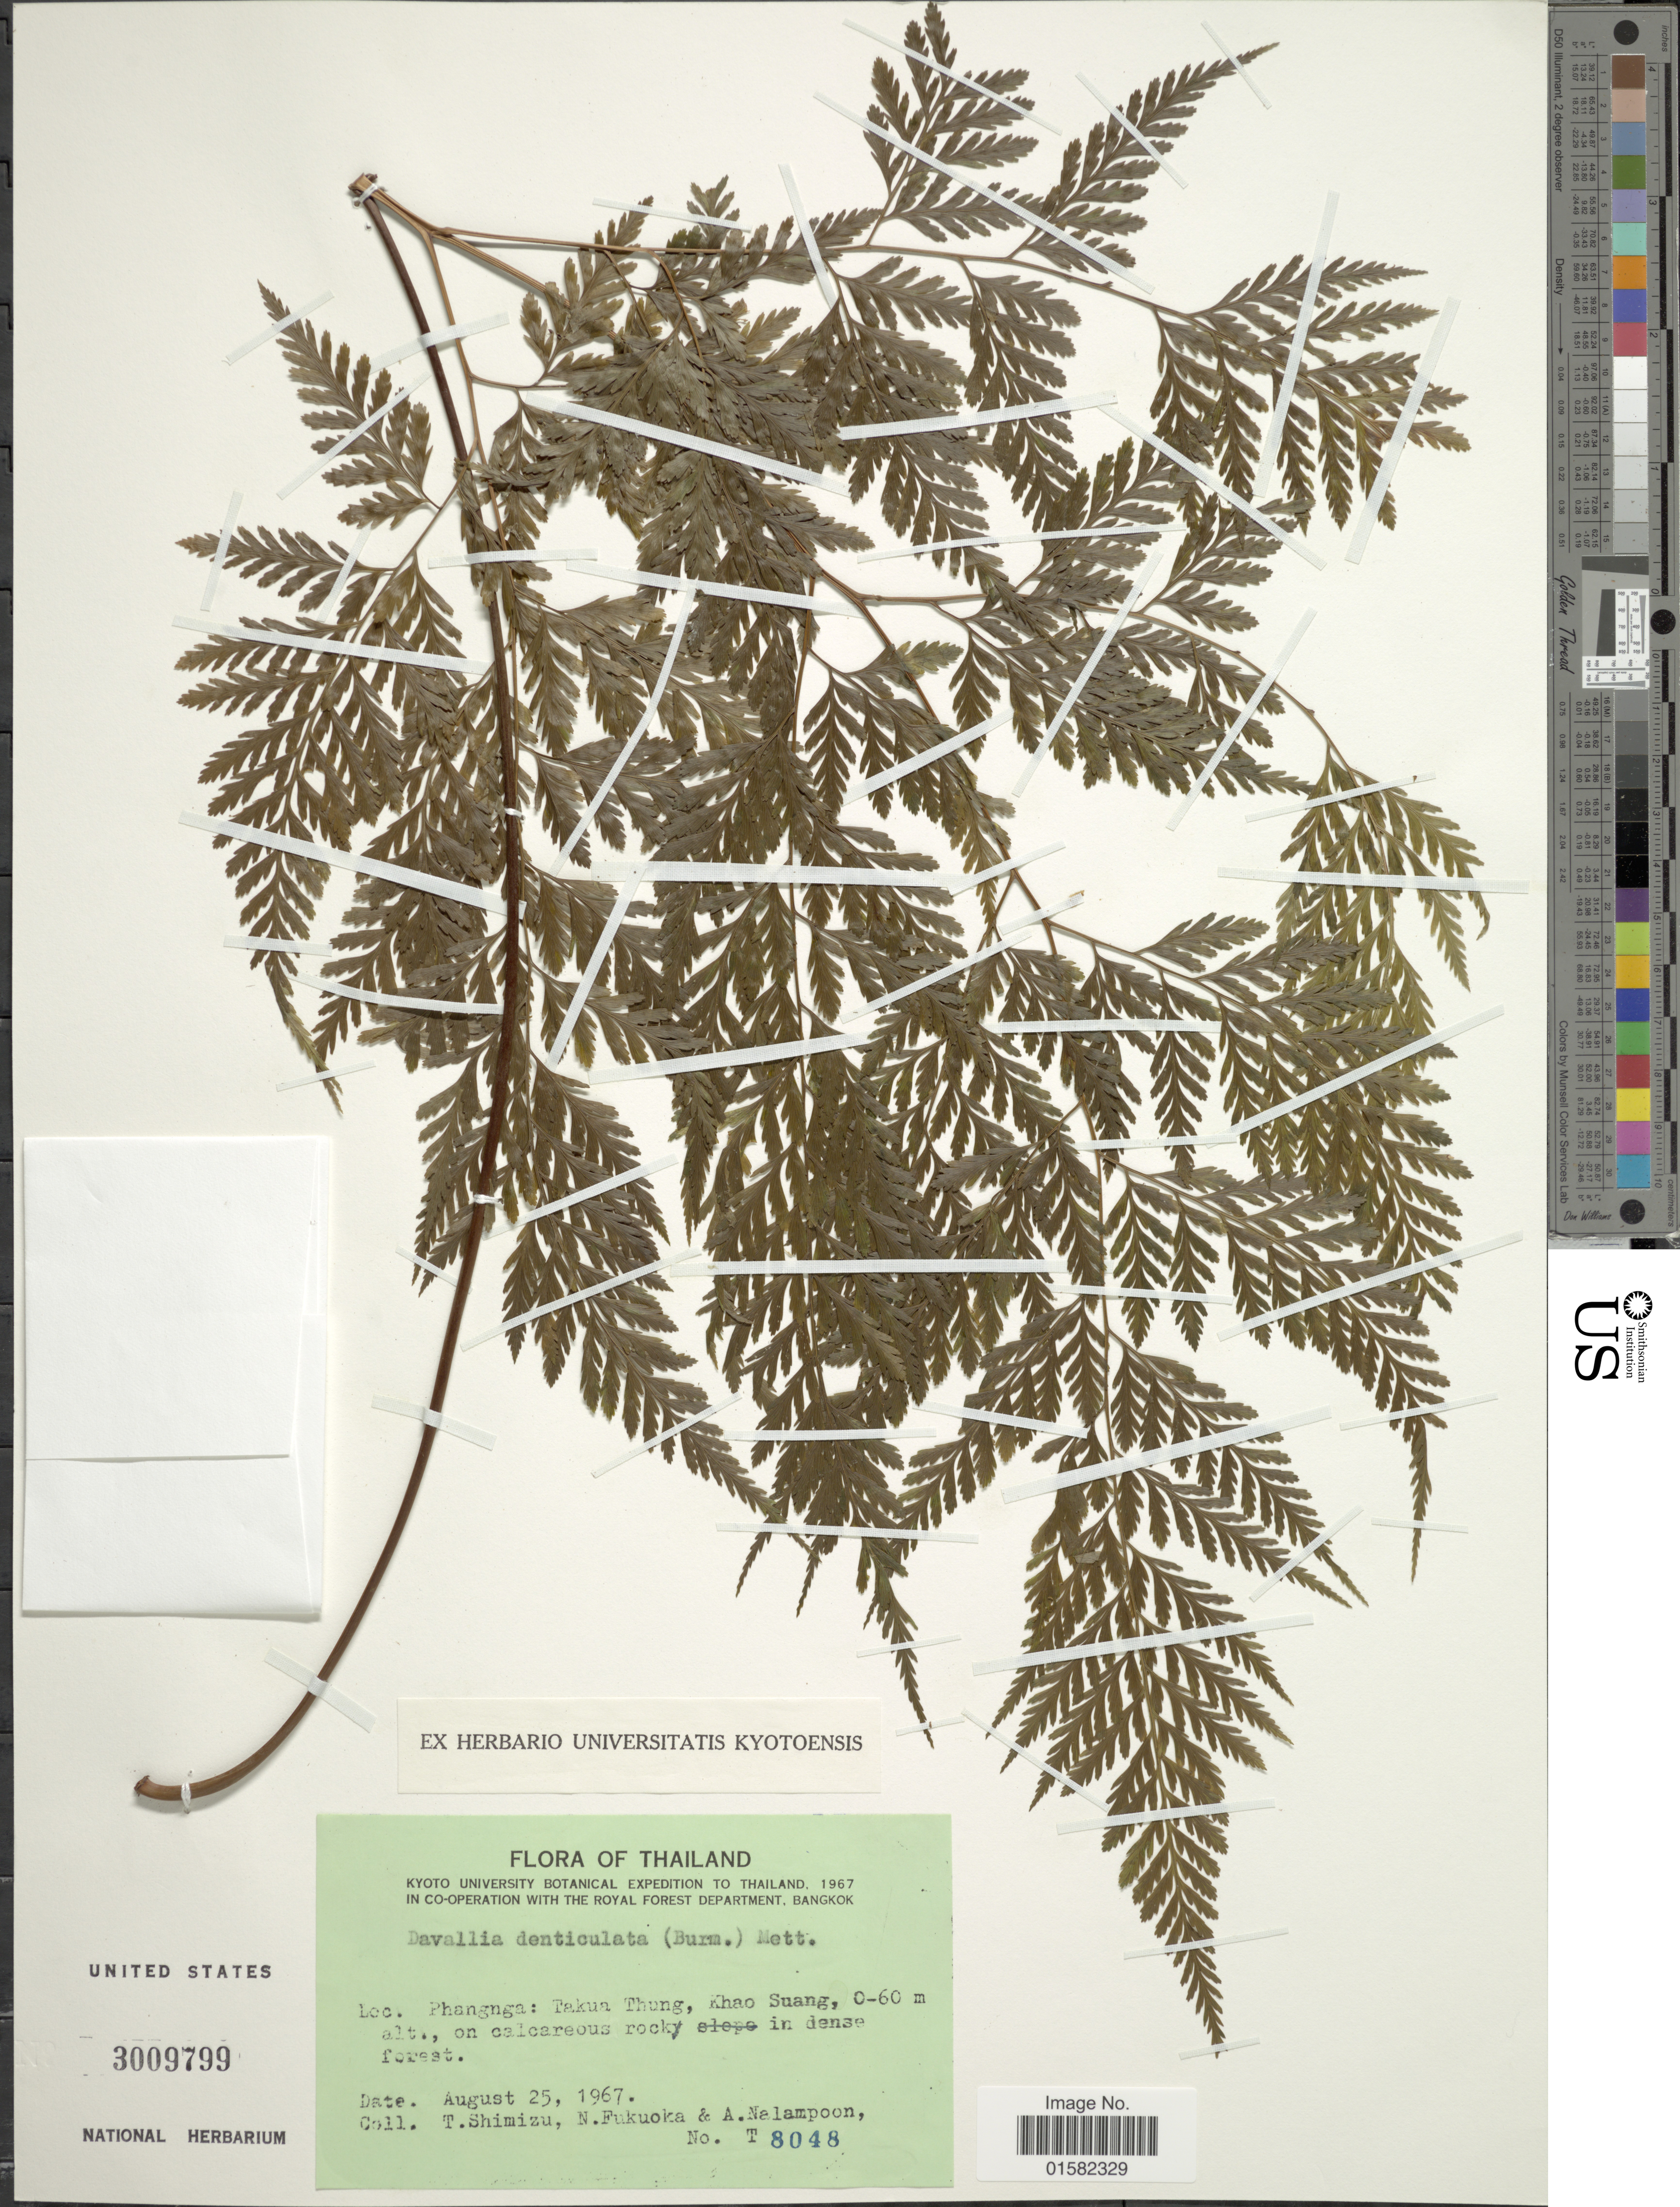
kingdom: Plantae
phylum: Tracheophyta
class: Polypodiopsida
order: Polypodiales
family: Davalliaceae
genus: Wibelia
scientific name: Wibelia denticulata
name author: (Burm. f.) M. Kato & Tsutsumi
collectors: T. Shimizu, N. Fukuoka & A. Nalampoon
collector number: T8048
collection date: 1967-08-25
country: Thailand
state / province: Phang Nga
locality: Phangnga: Takua Thung, Khao Suang, on calcareous rocky in dense forest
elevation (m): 0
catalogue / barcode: US 3009799